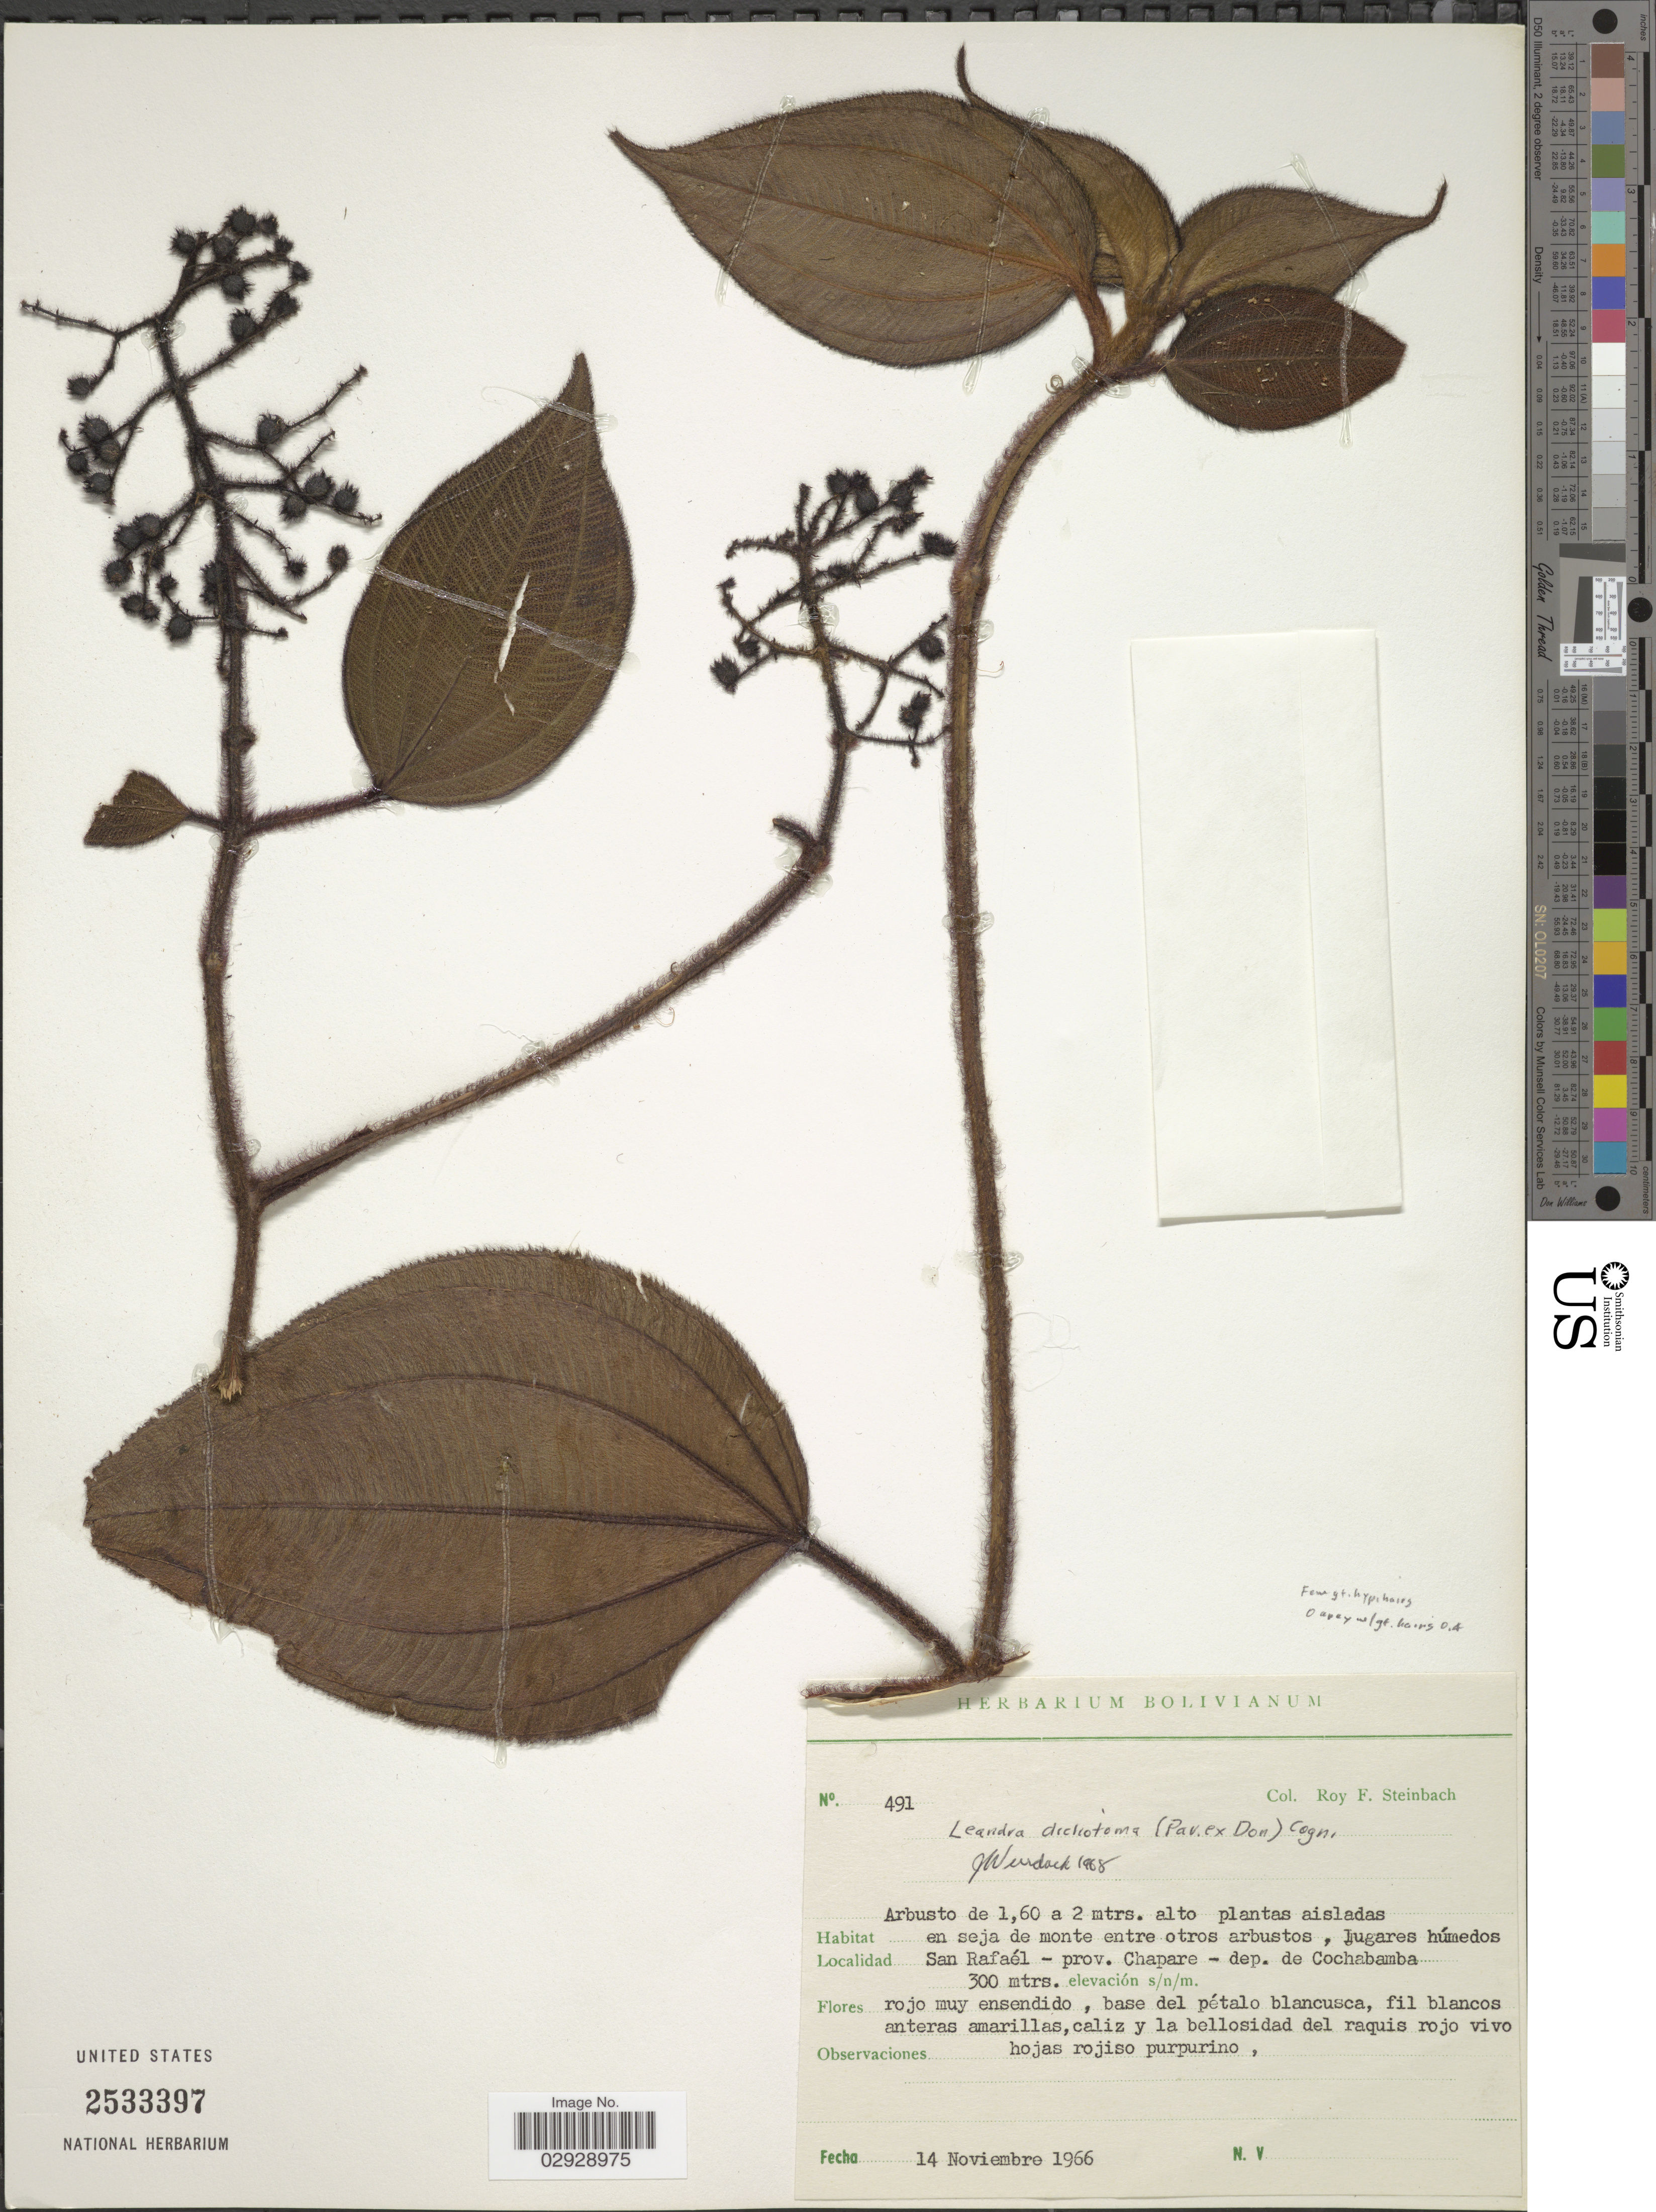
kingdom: Plantae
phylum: Tracheophyta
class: Magnoliopsida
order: Myrtales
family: Melastomataceae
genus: Leandra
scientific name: Leandra dichotoma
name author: (D. Don) Cogn.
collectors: R. F. Steinbach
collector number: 491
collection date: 1966-11-14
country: Bolivia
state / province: Cochabamba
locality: San Rafaél - prov. Chapare - dep. de Cochabamba.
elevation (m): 300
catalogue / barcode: US 2533397